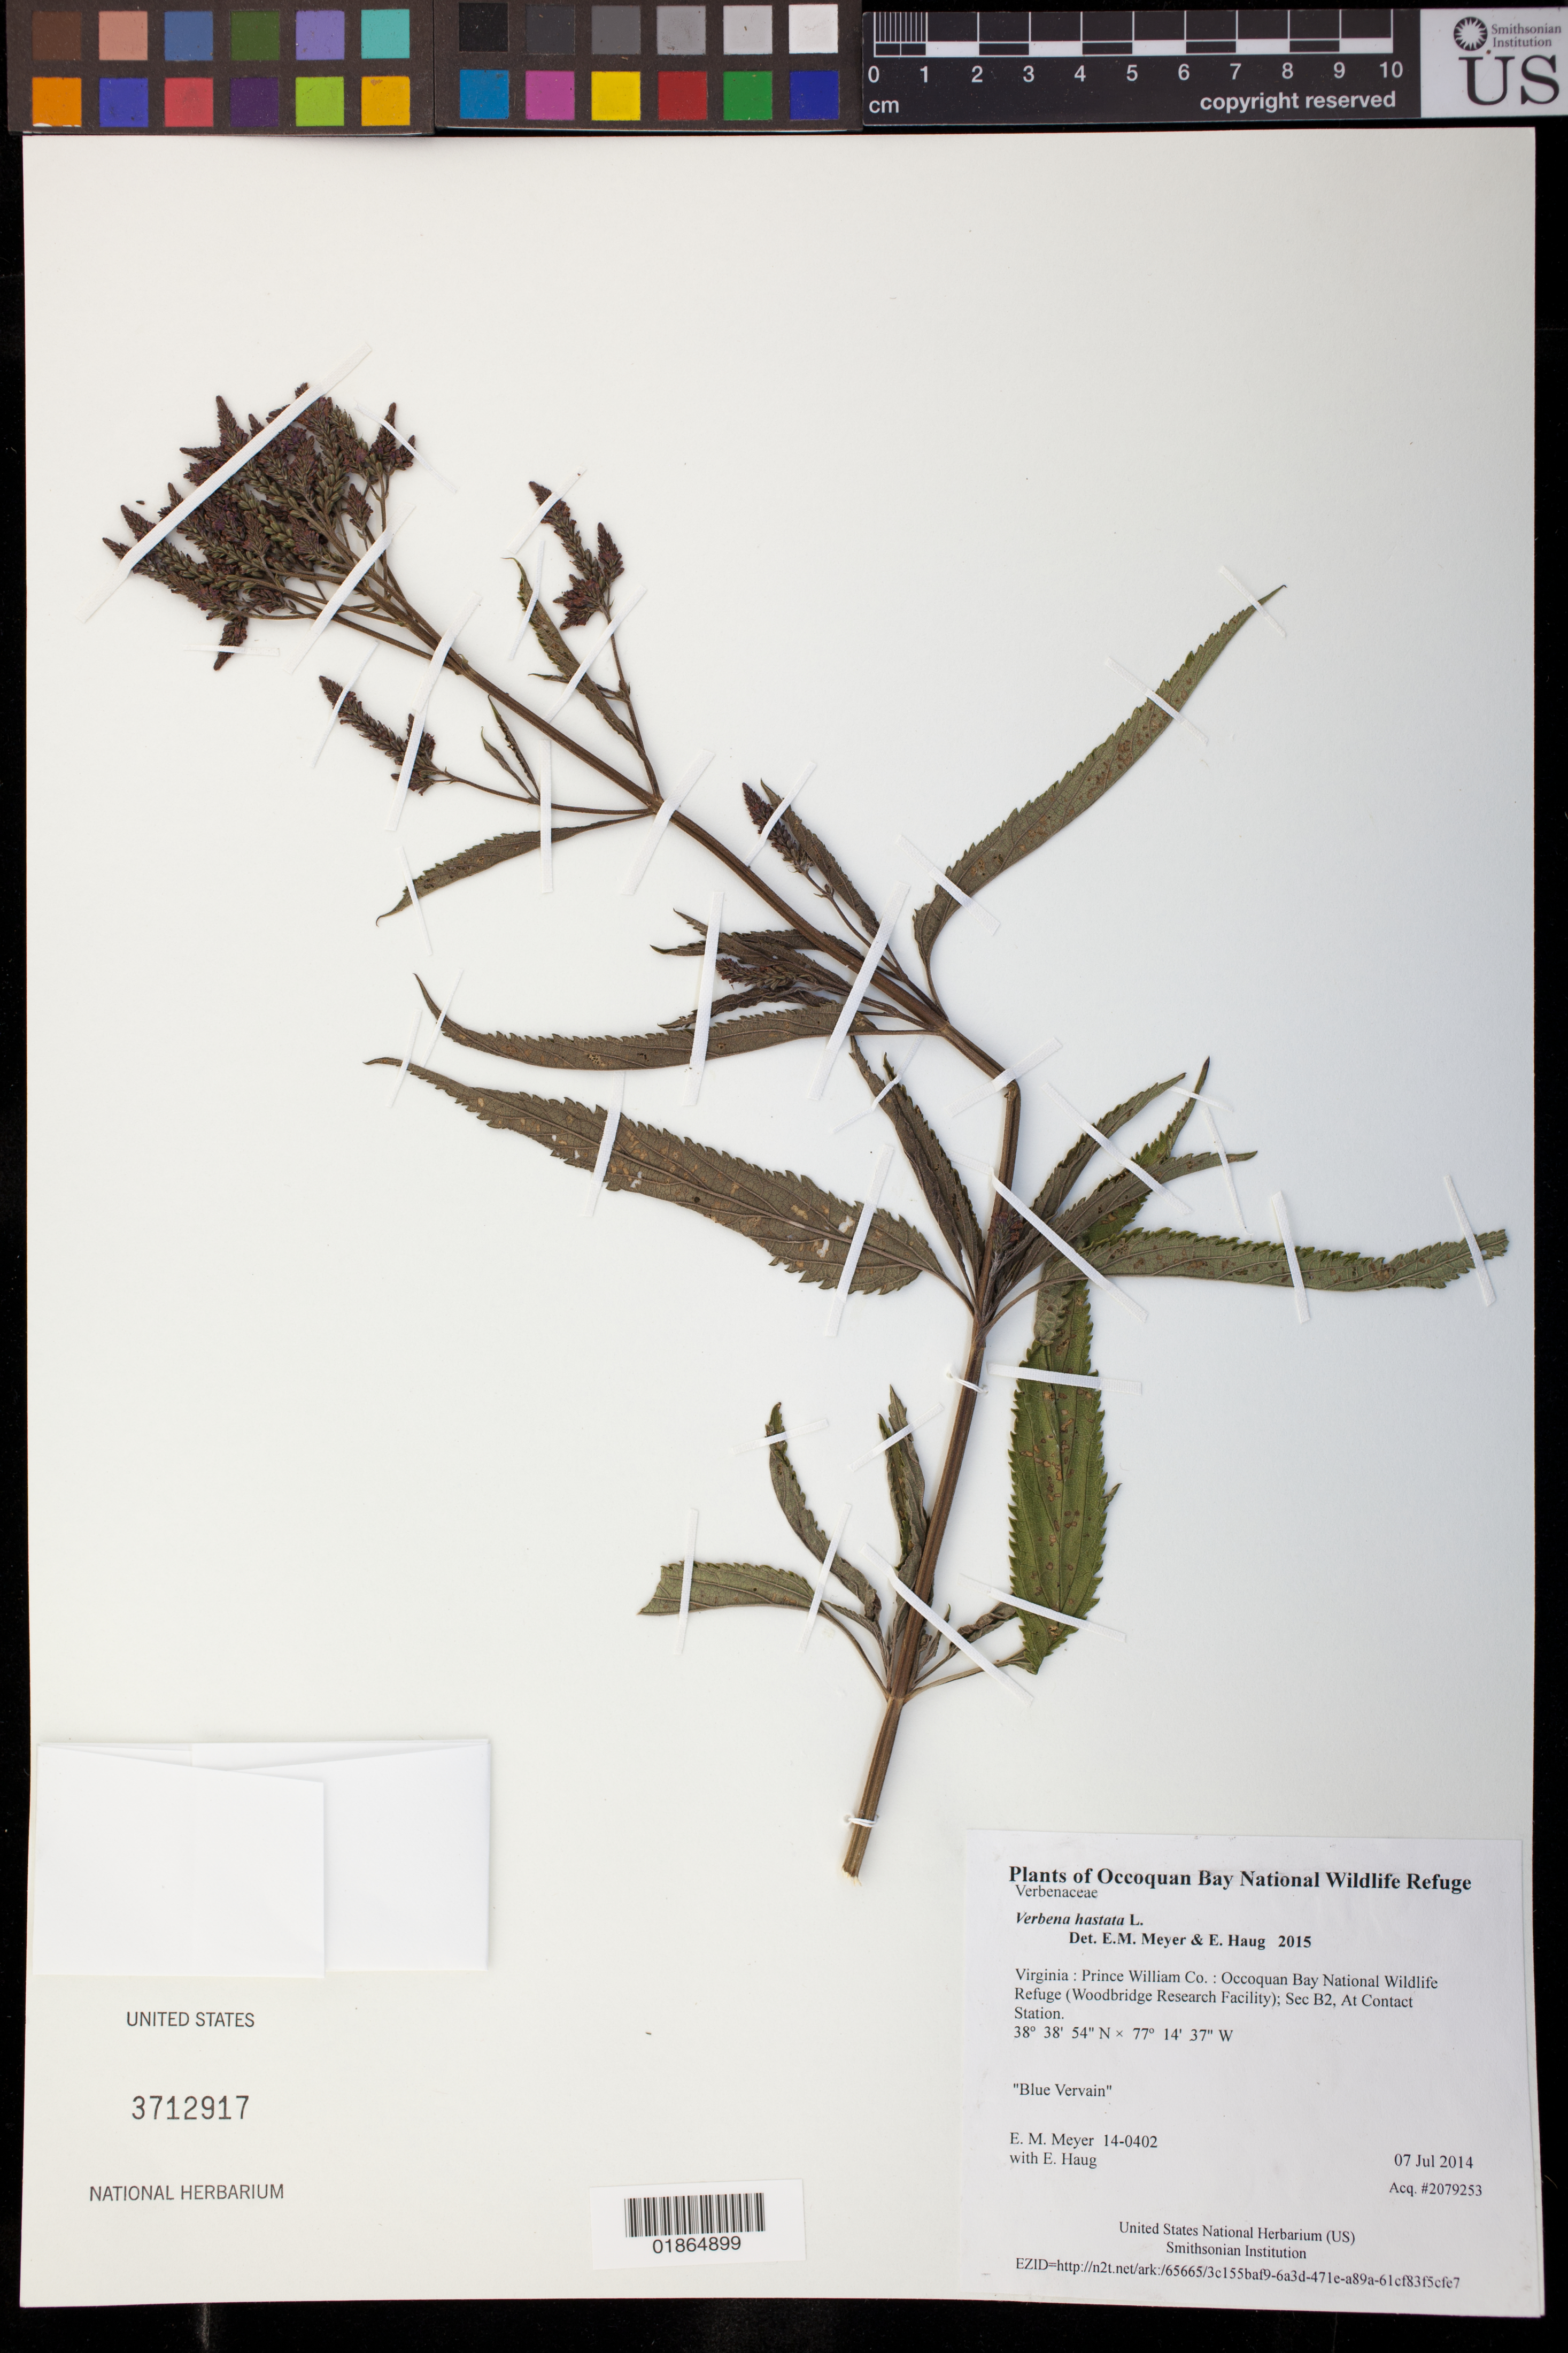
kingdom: Plantae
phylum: Tracheophyta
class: Magnoliopsida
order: Lamiales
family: Verbenaceae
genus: Verbena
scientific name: Verbena hastata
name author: L.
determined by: Meyer, E. M.; Haug, E.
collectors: E. M. Meyer & E. Haug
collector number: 14-0402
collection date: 2014-07-07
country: United States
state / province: Virginia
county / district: Prince William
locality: Occoquan Bay National Wildlife Refuge (Woodbridge Research Facility); Sec B2, At Contact Station.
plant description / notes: Blue Vervain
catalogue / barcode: US 3712917